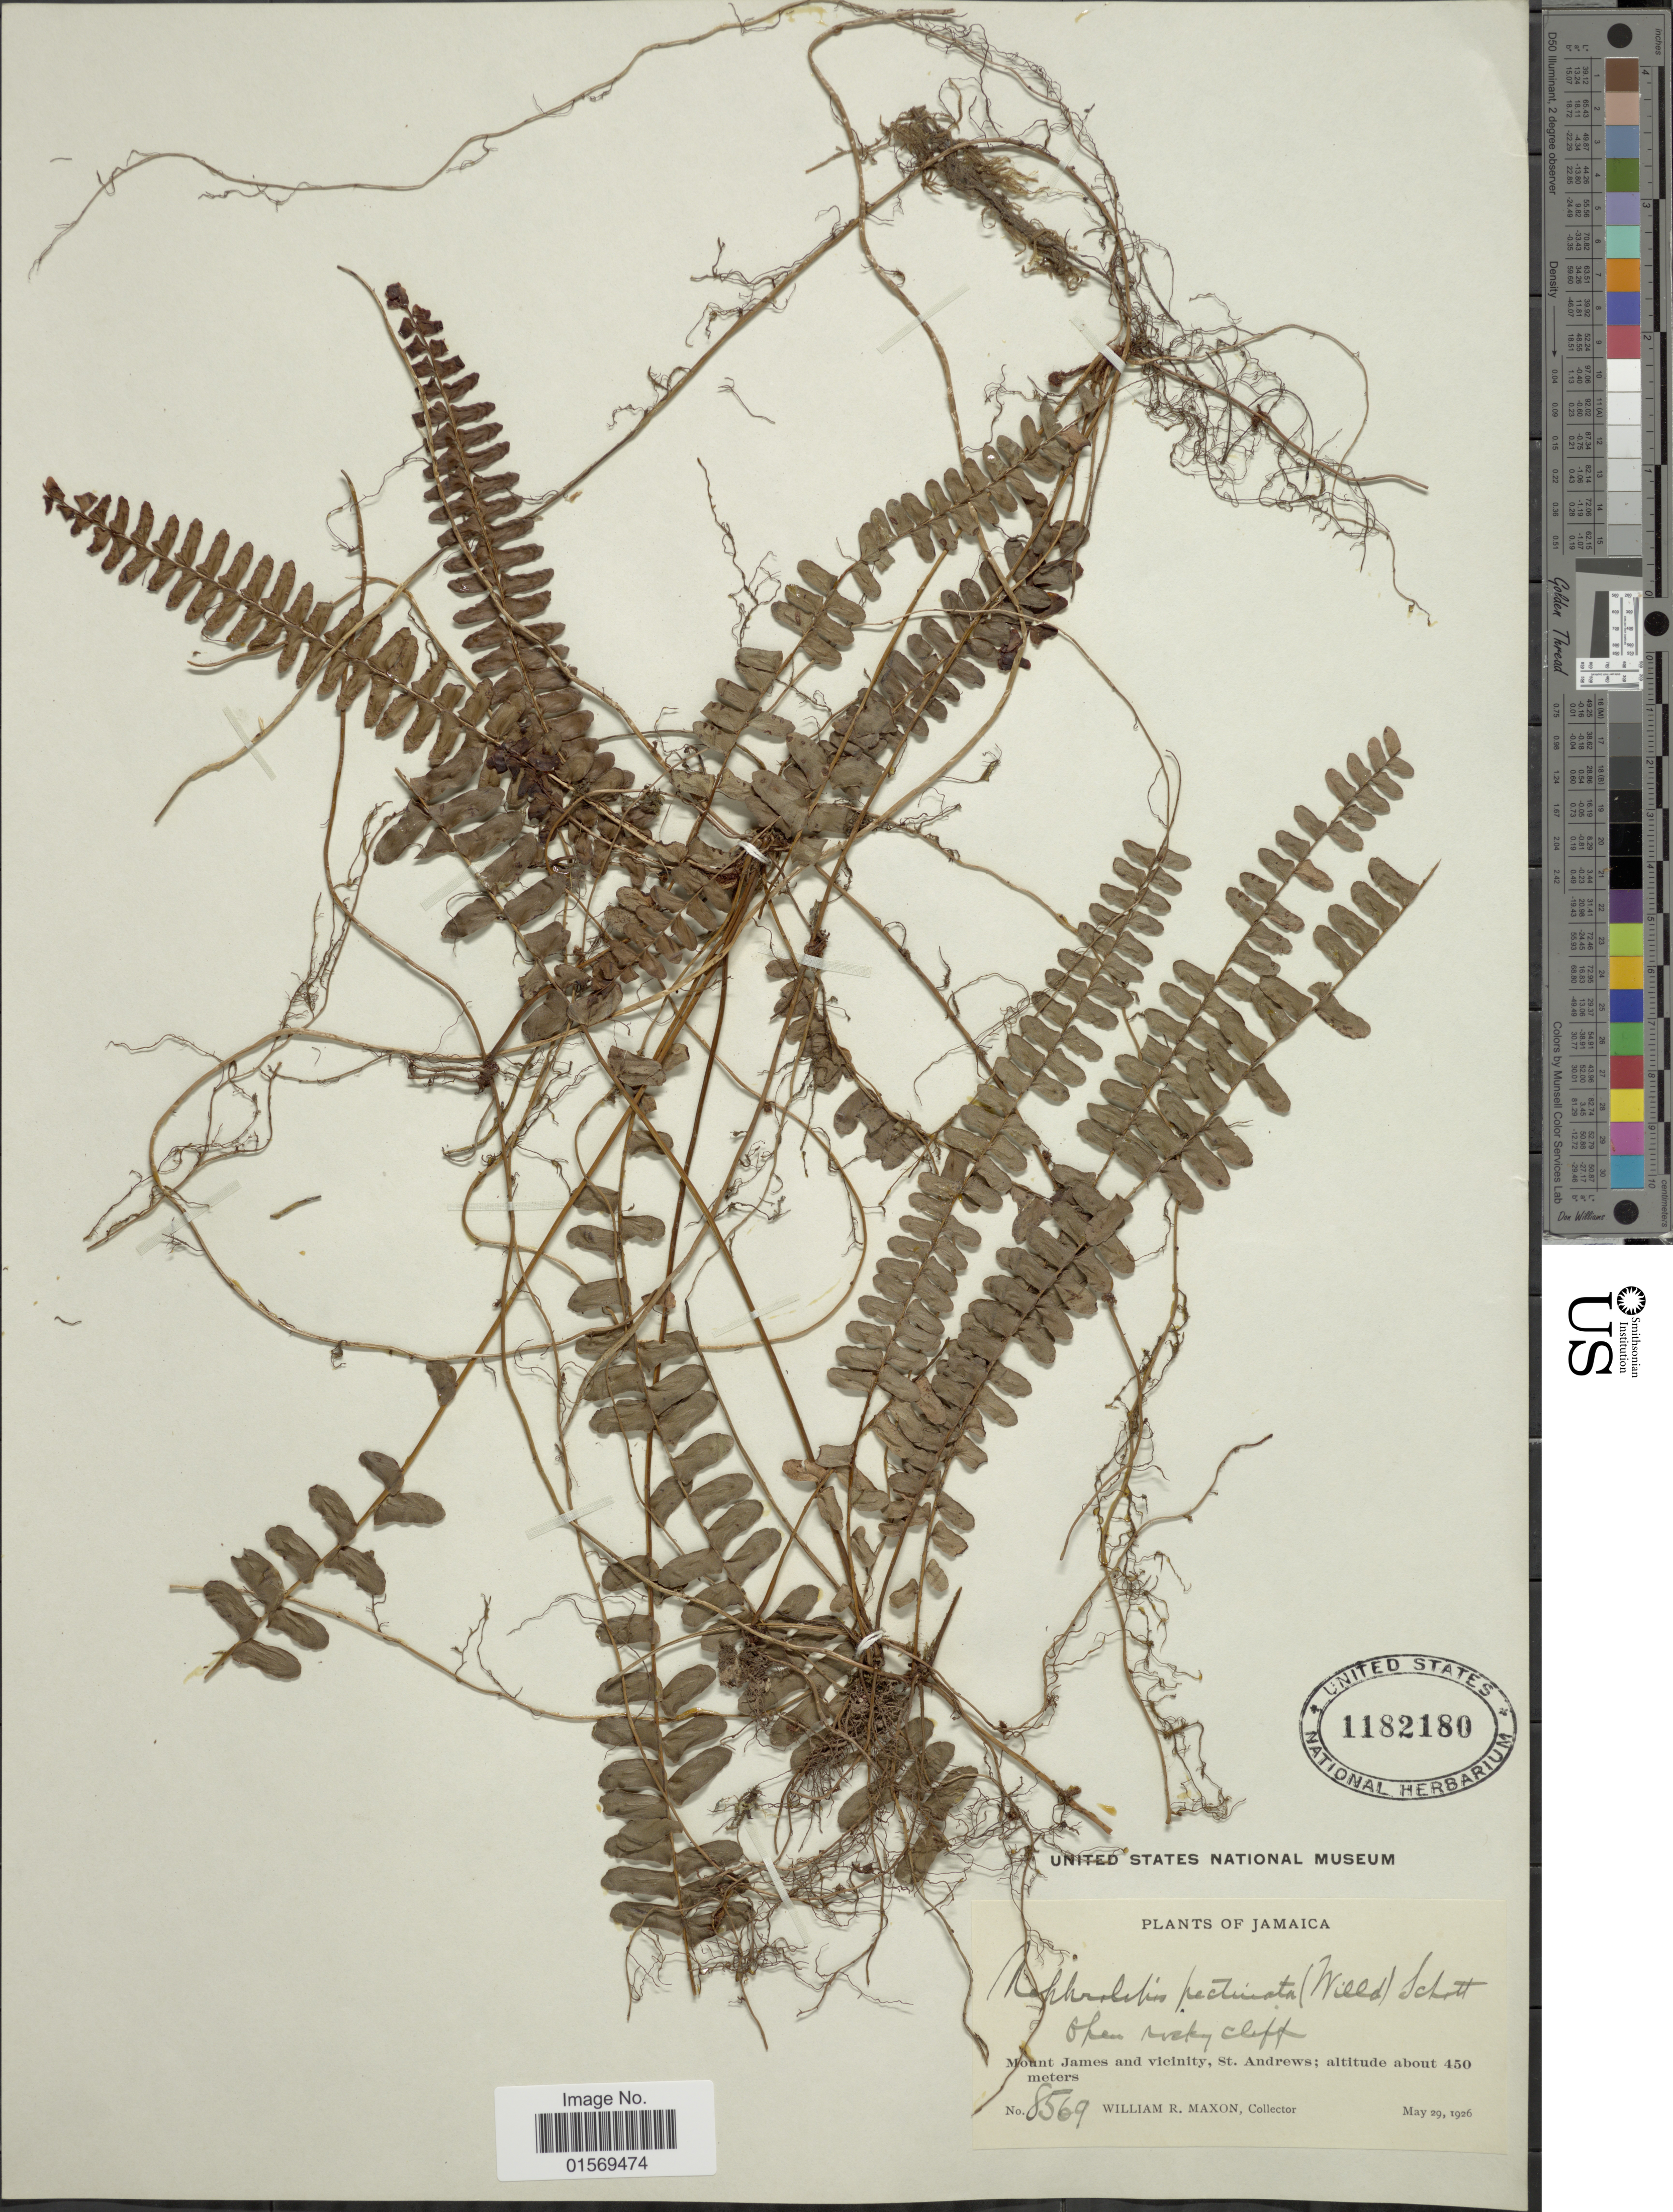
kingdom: Plantae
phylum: Tracheophyta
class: Polypodiopsida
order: Polypodiales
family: Nephrolepidaceae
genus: Nephrolepis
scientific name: Nephrolepis pectinata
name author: (Willd.) Schott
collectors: W. R. Maxon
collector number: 8569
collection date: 1926-05-29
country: Jamaica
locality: Jamaica, Mount James and vicinity, St.Andrews.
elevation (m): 450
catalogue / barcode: US 1182180